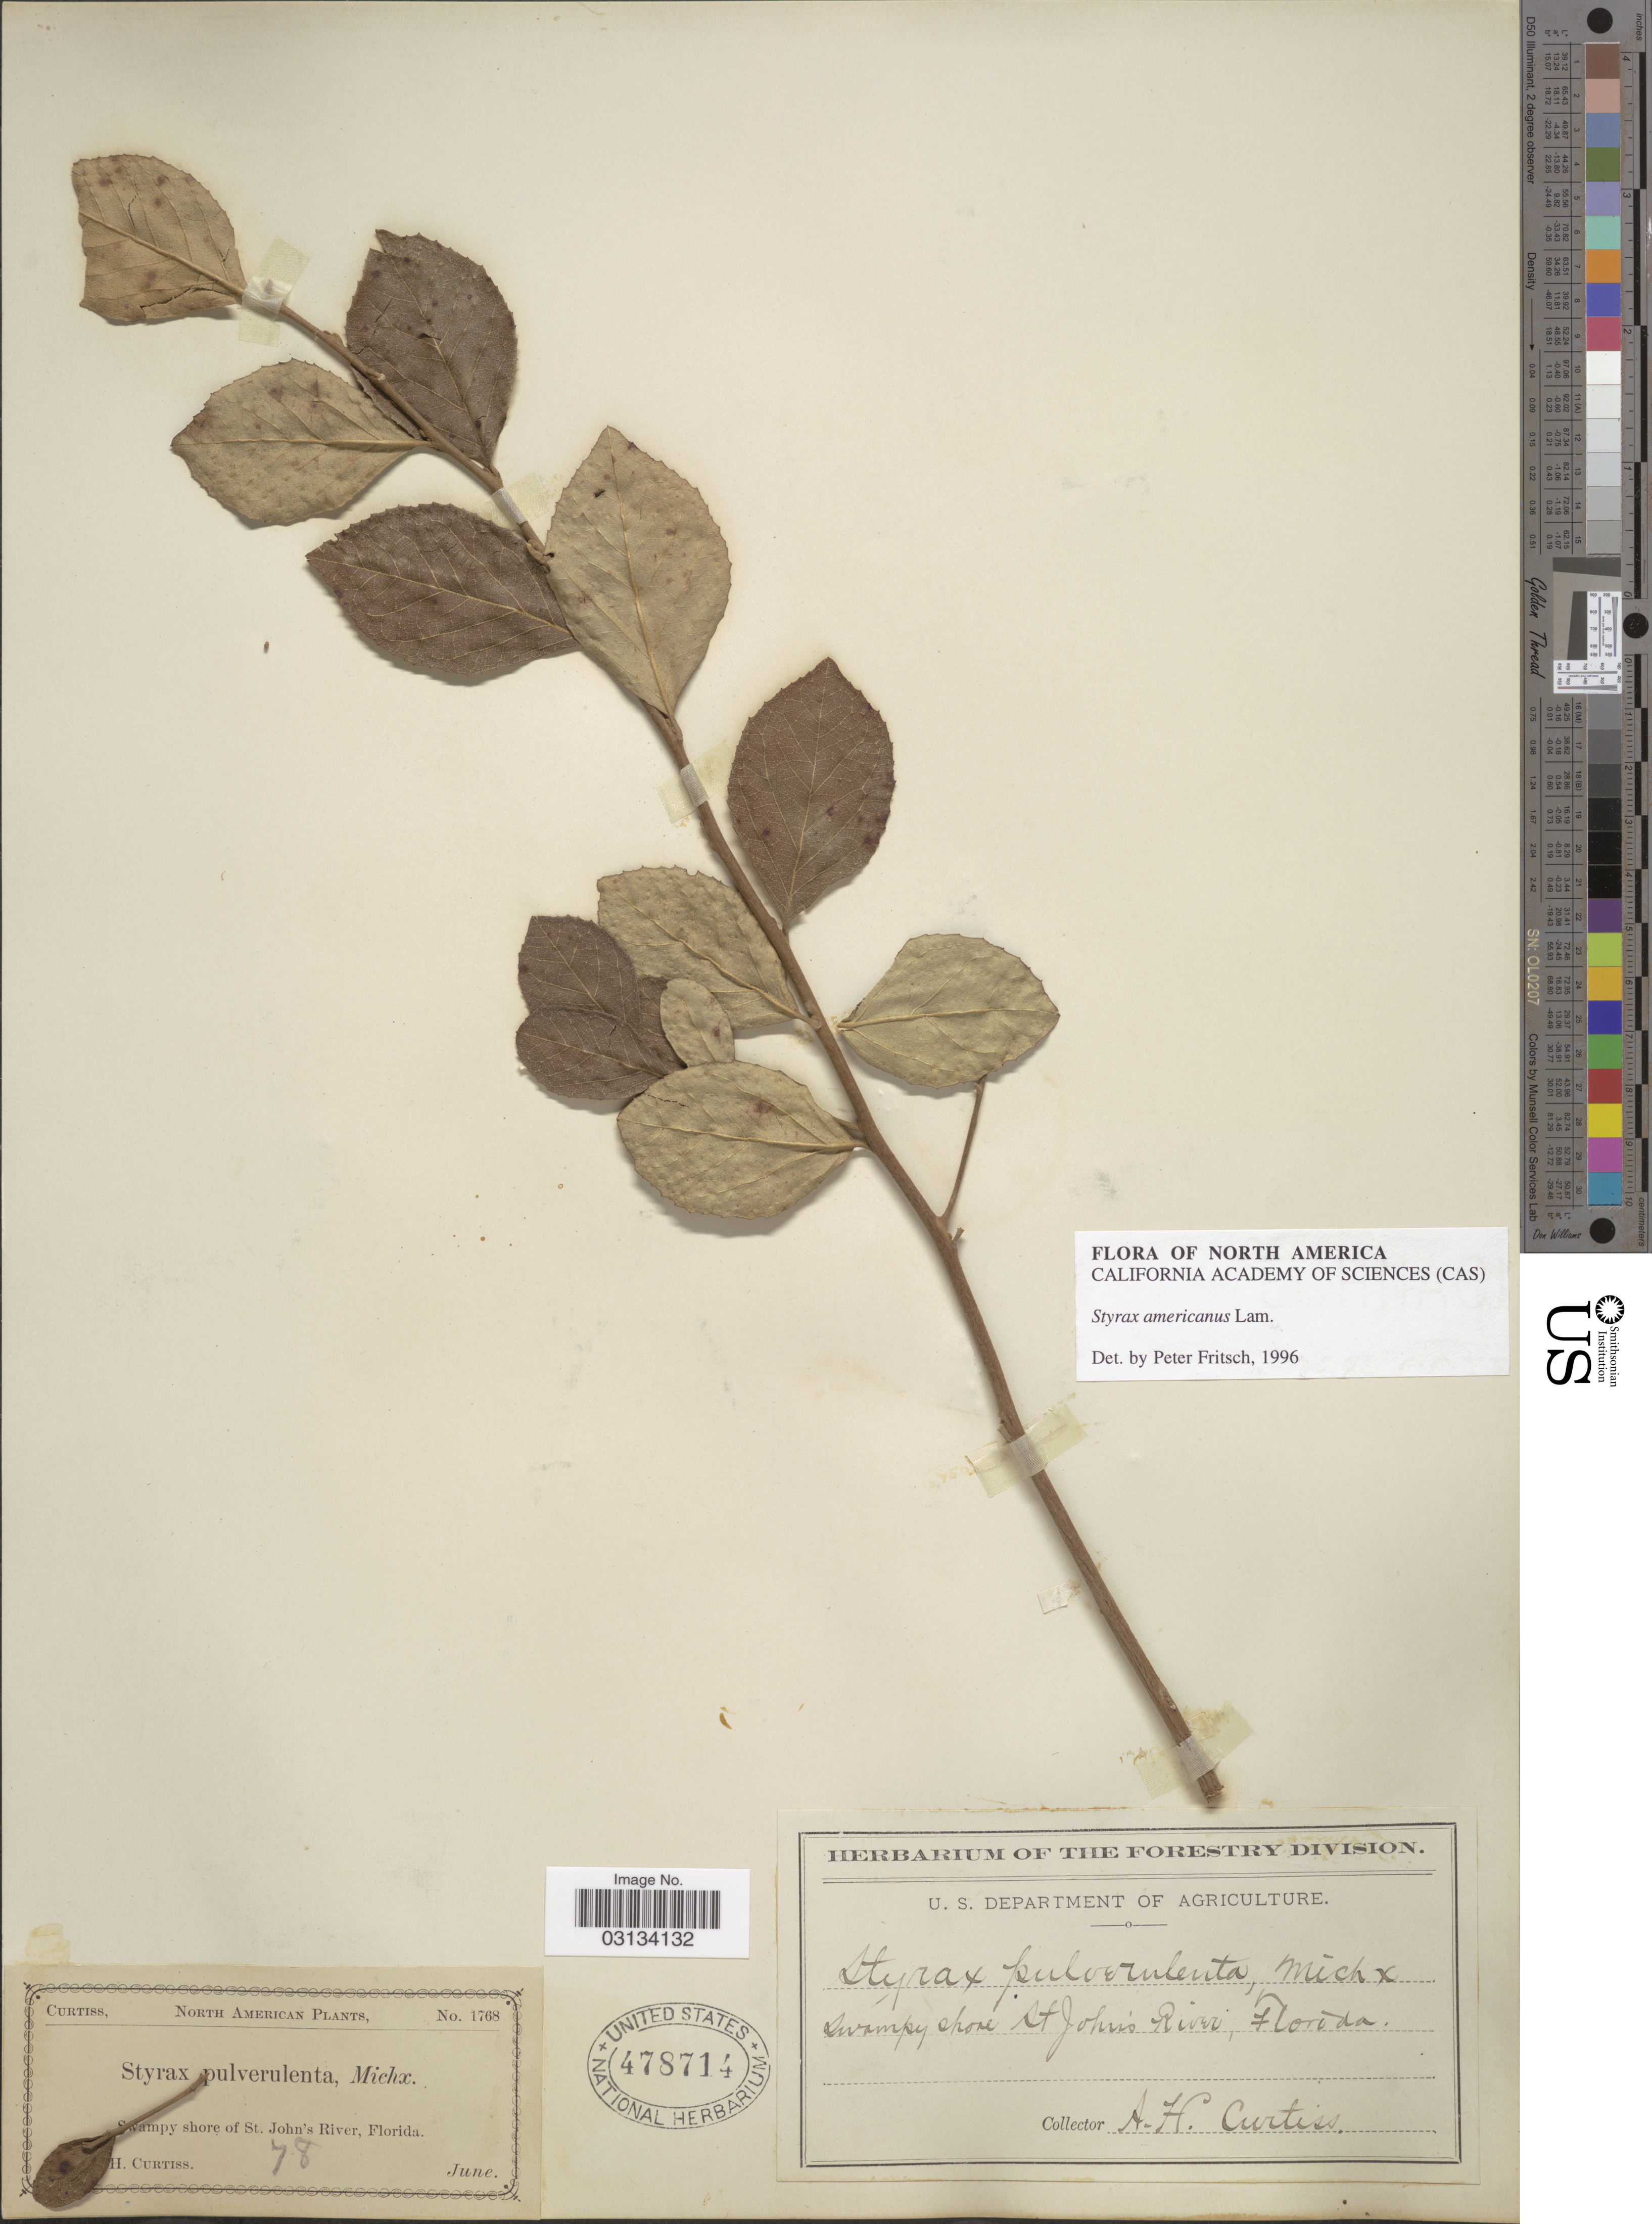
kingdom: Plantae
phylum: Tracheophyta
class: Magnoliopsida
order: Ericales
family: Styracaceae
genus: Styrax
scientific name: Styrax americanus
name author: Lam.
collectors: A. H. Curtiss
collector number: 1768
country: United States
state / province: Florida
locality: Swampy shore of St. John's River.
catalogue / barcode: US 478714